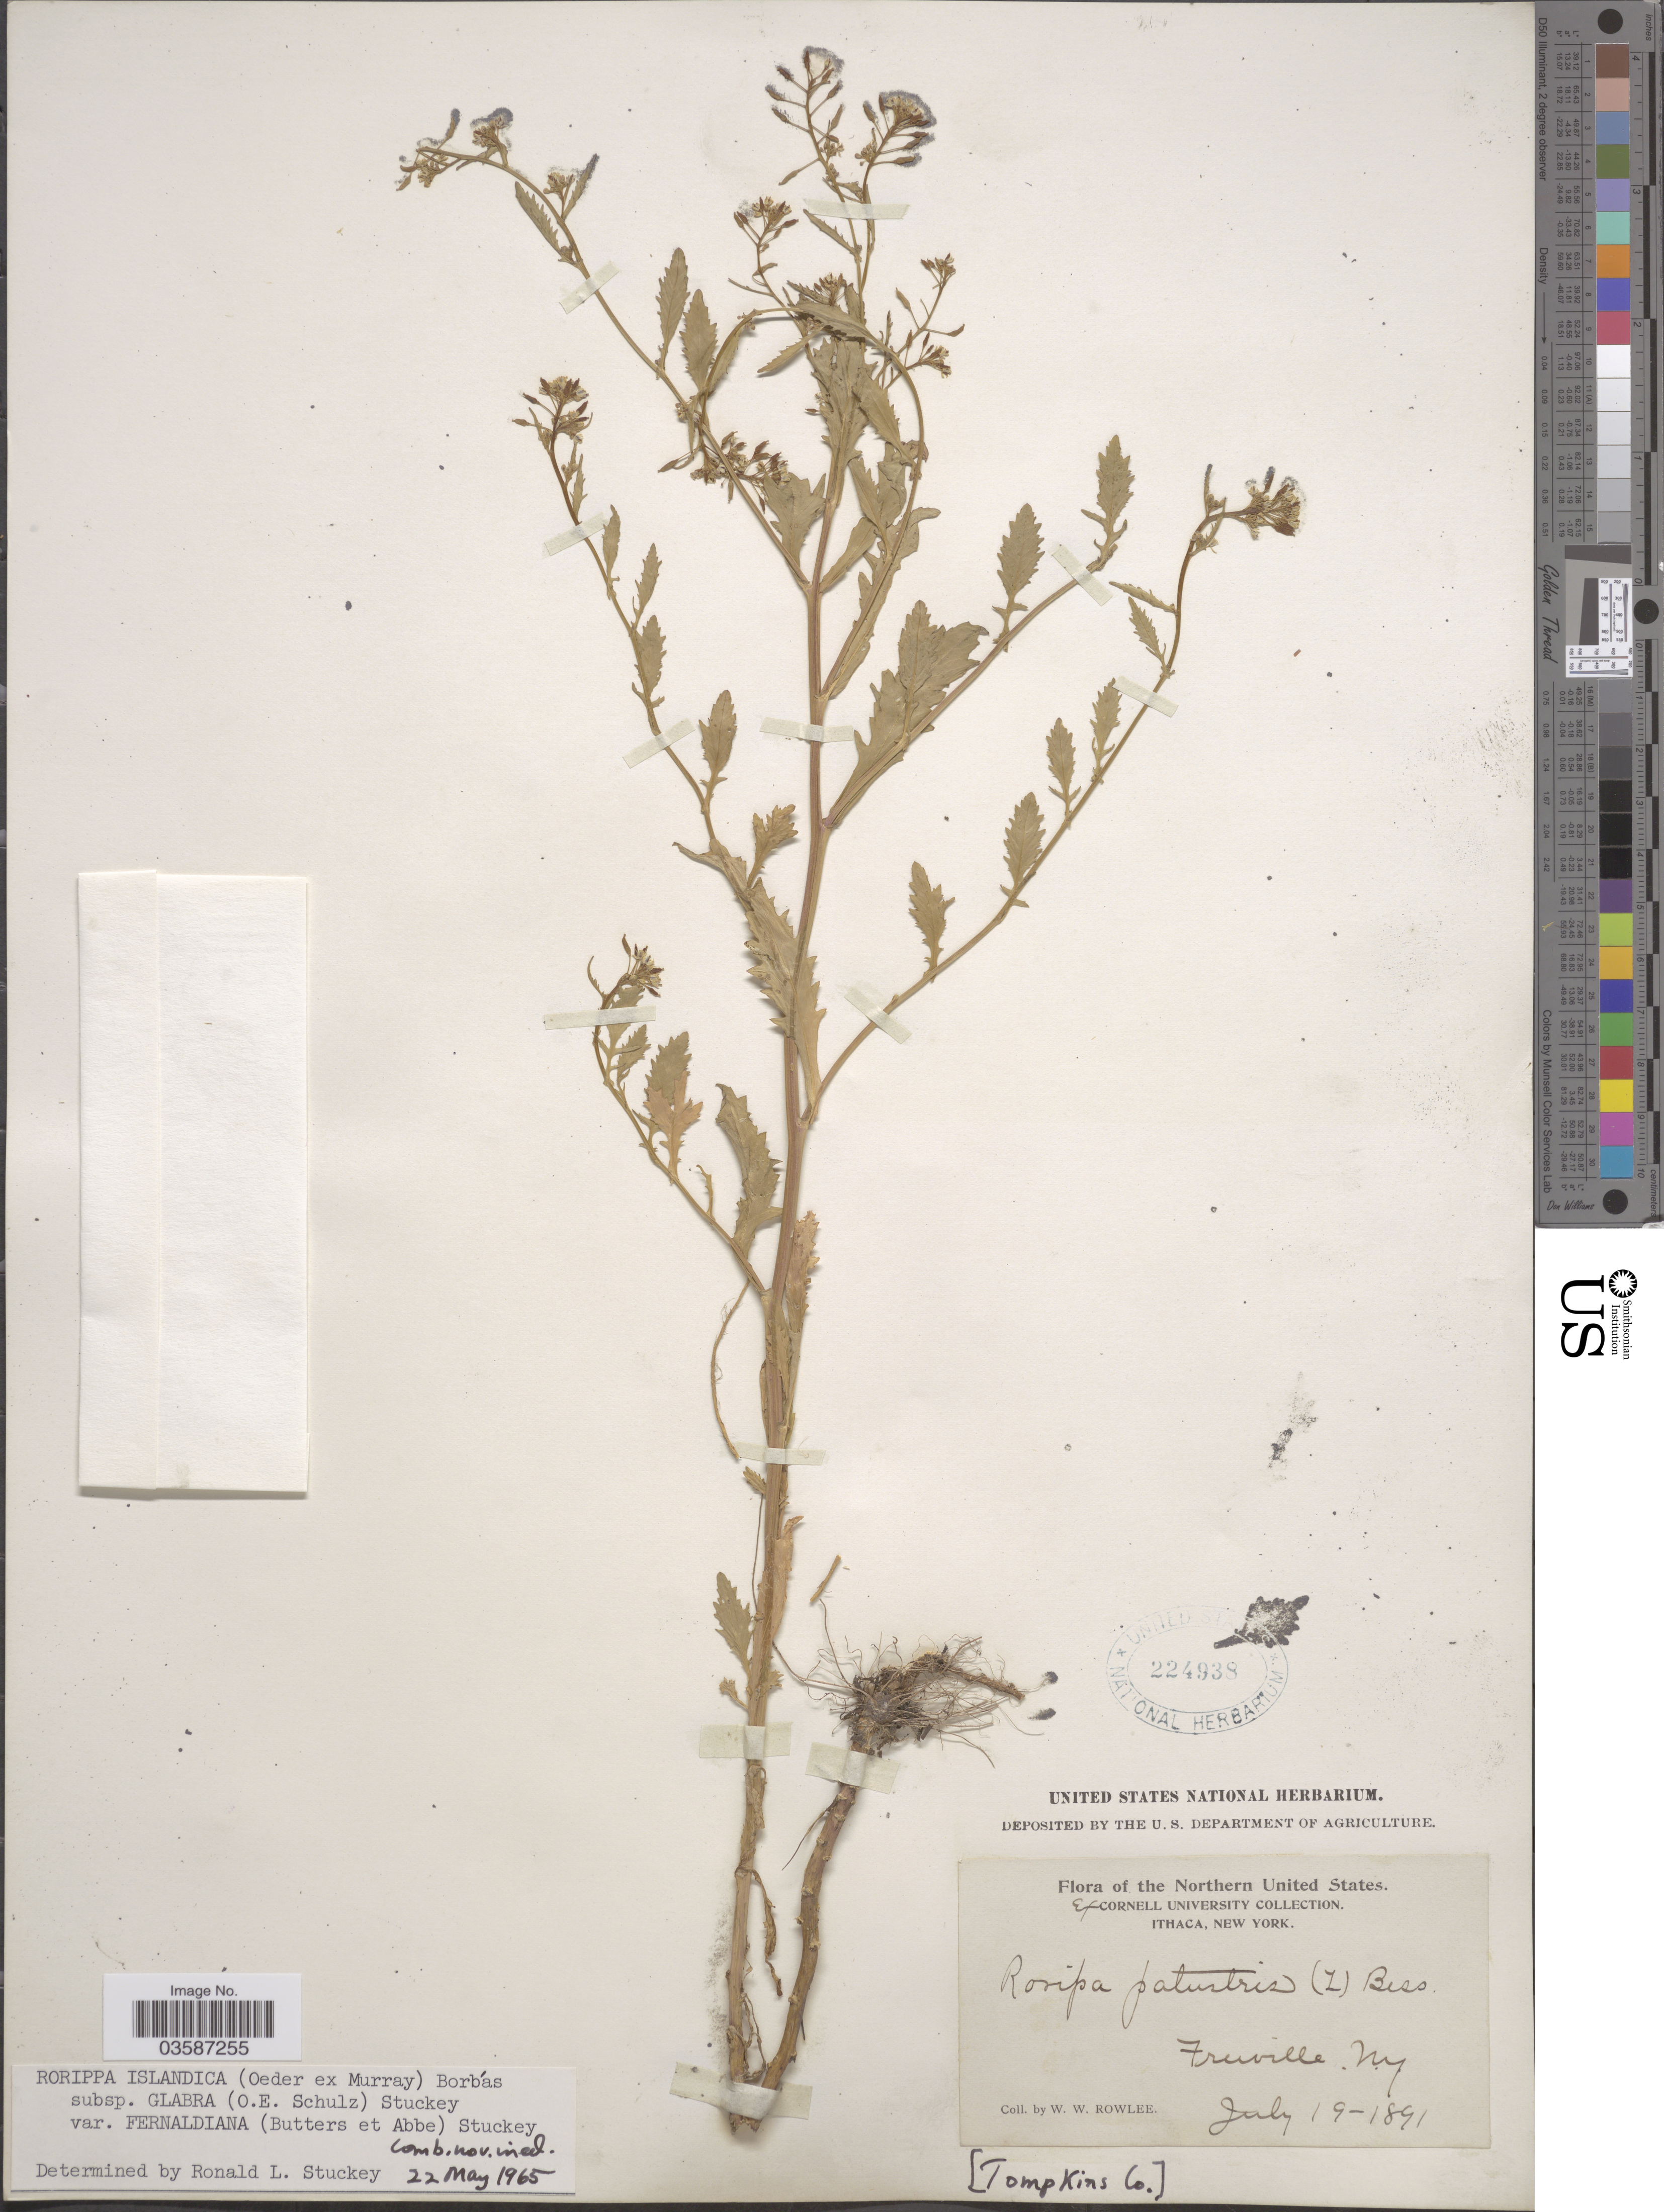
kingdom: Plantae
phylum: Tracheophyta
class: Magnoliopsida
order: Brassicales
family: Brassicaceae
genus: Rorippa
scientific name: Rorippa islandica var. fernaldiana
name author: Butters & Abbe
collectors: W. W. Rowlee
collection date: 1891-07-19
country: United States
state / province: New York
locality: Northern United States. Freeville. Tompkins Co.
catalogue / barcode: US 224938